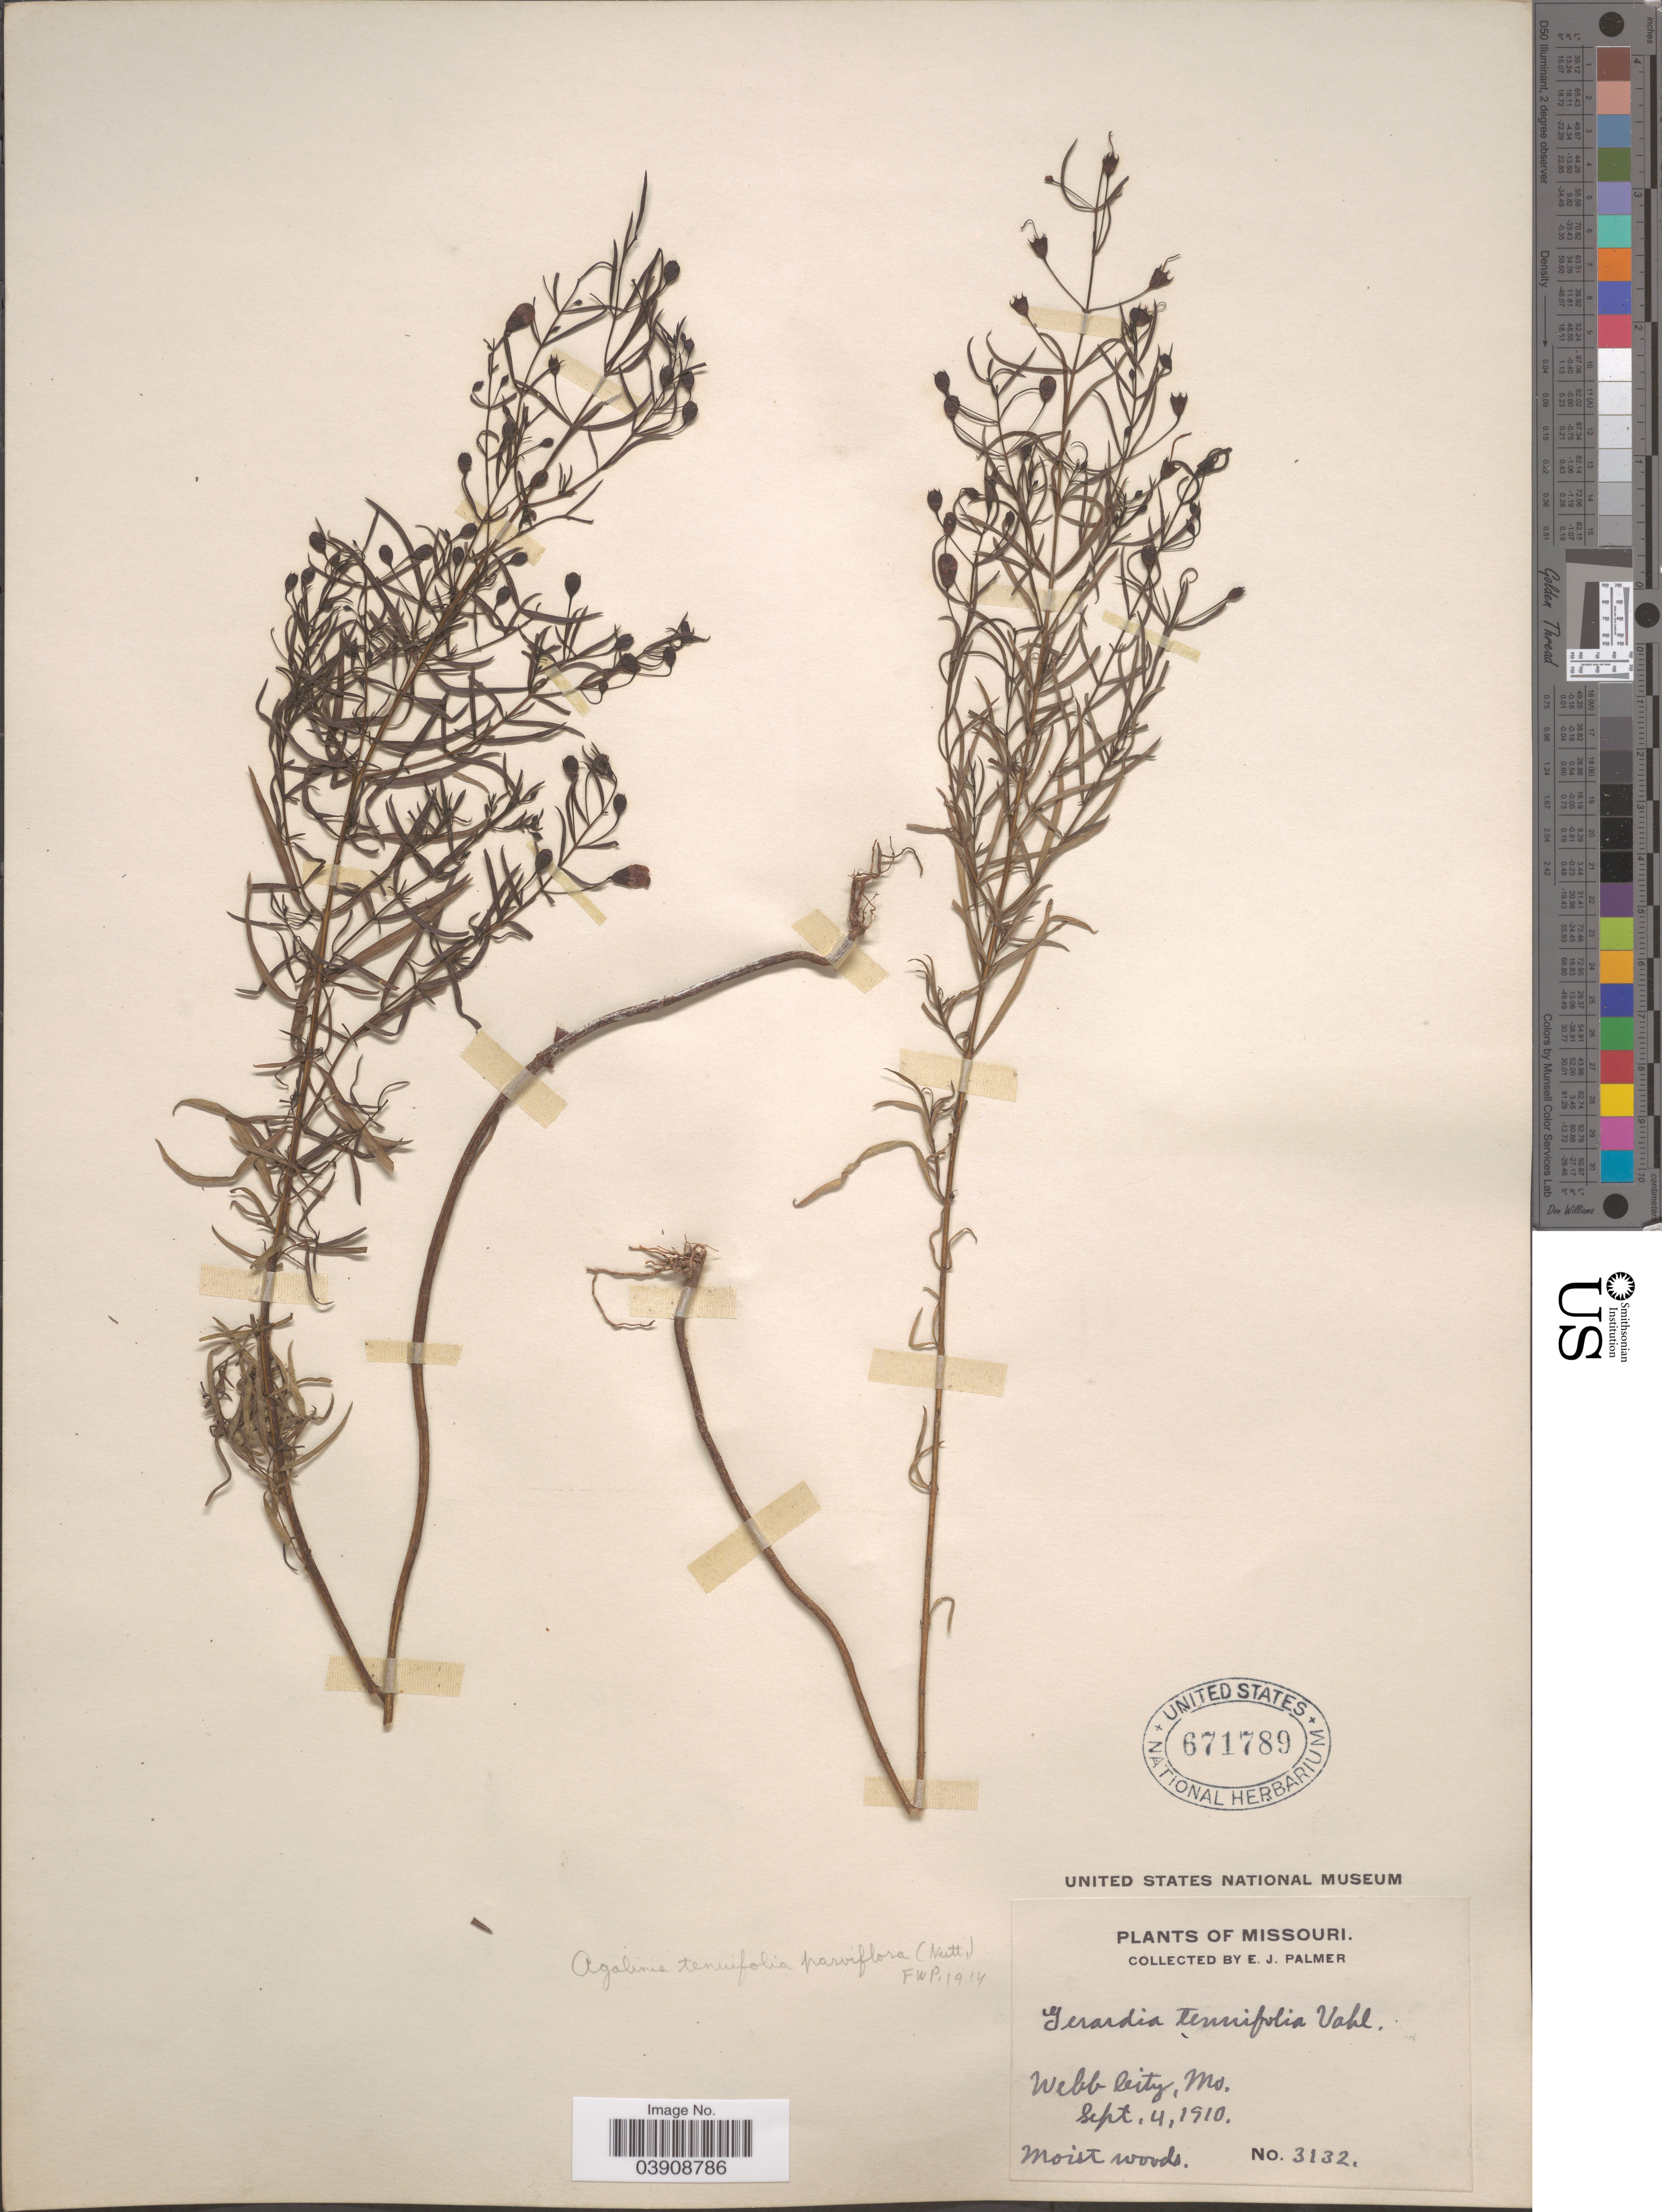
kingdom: Plantae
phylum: Tracheophyta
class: Magnoliopsida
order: Lamiales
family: Orobanchaceae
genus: Agalinis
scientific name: Agalinis tenuifolia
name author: (Vahl) Raf.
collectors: E. J. Palmer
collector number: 3132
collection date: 1910-09-04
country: United States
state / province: Missouri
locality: Webb City.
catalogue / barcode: US 671789